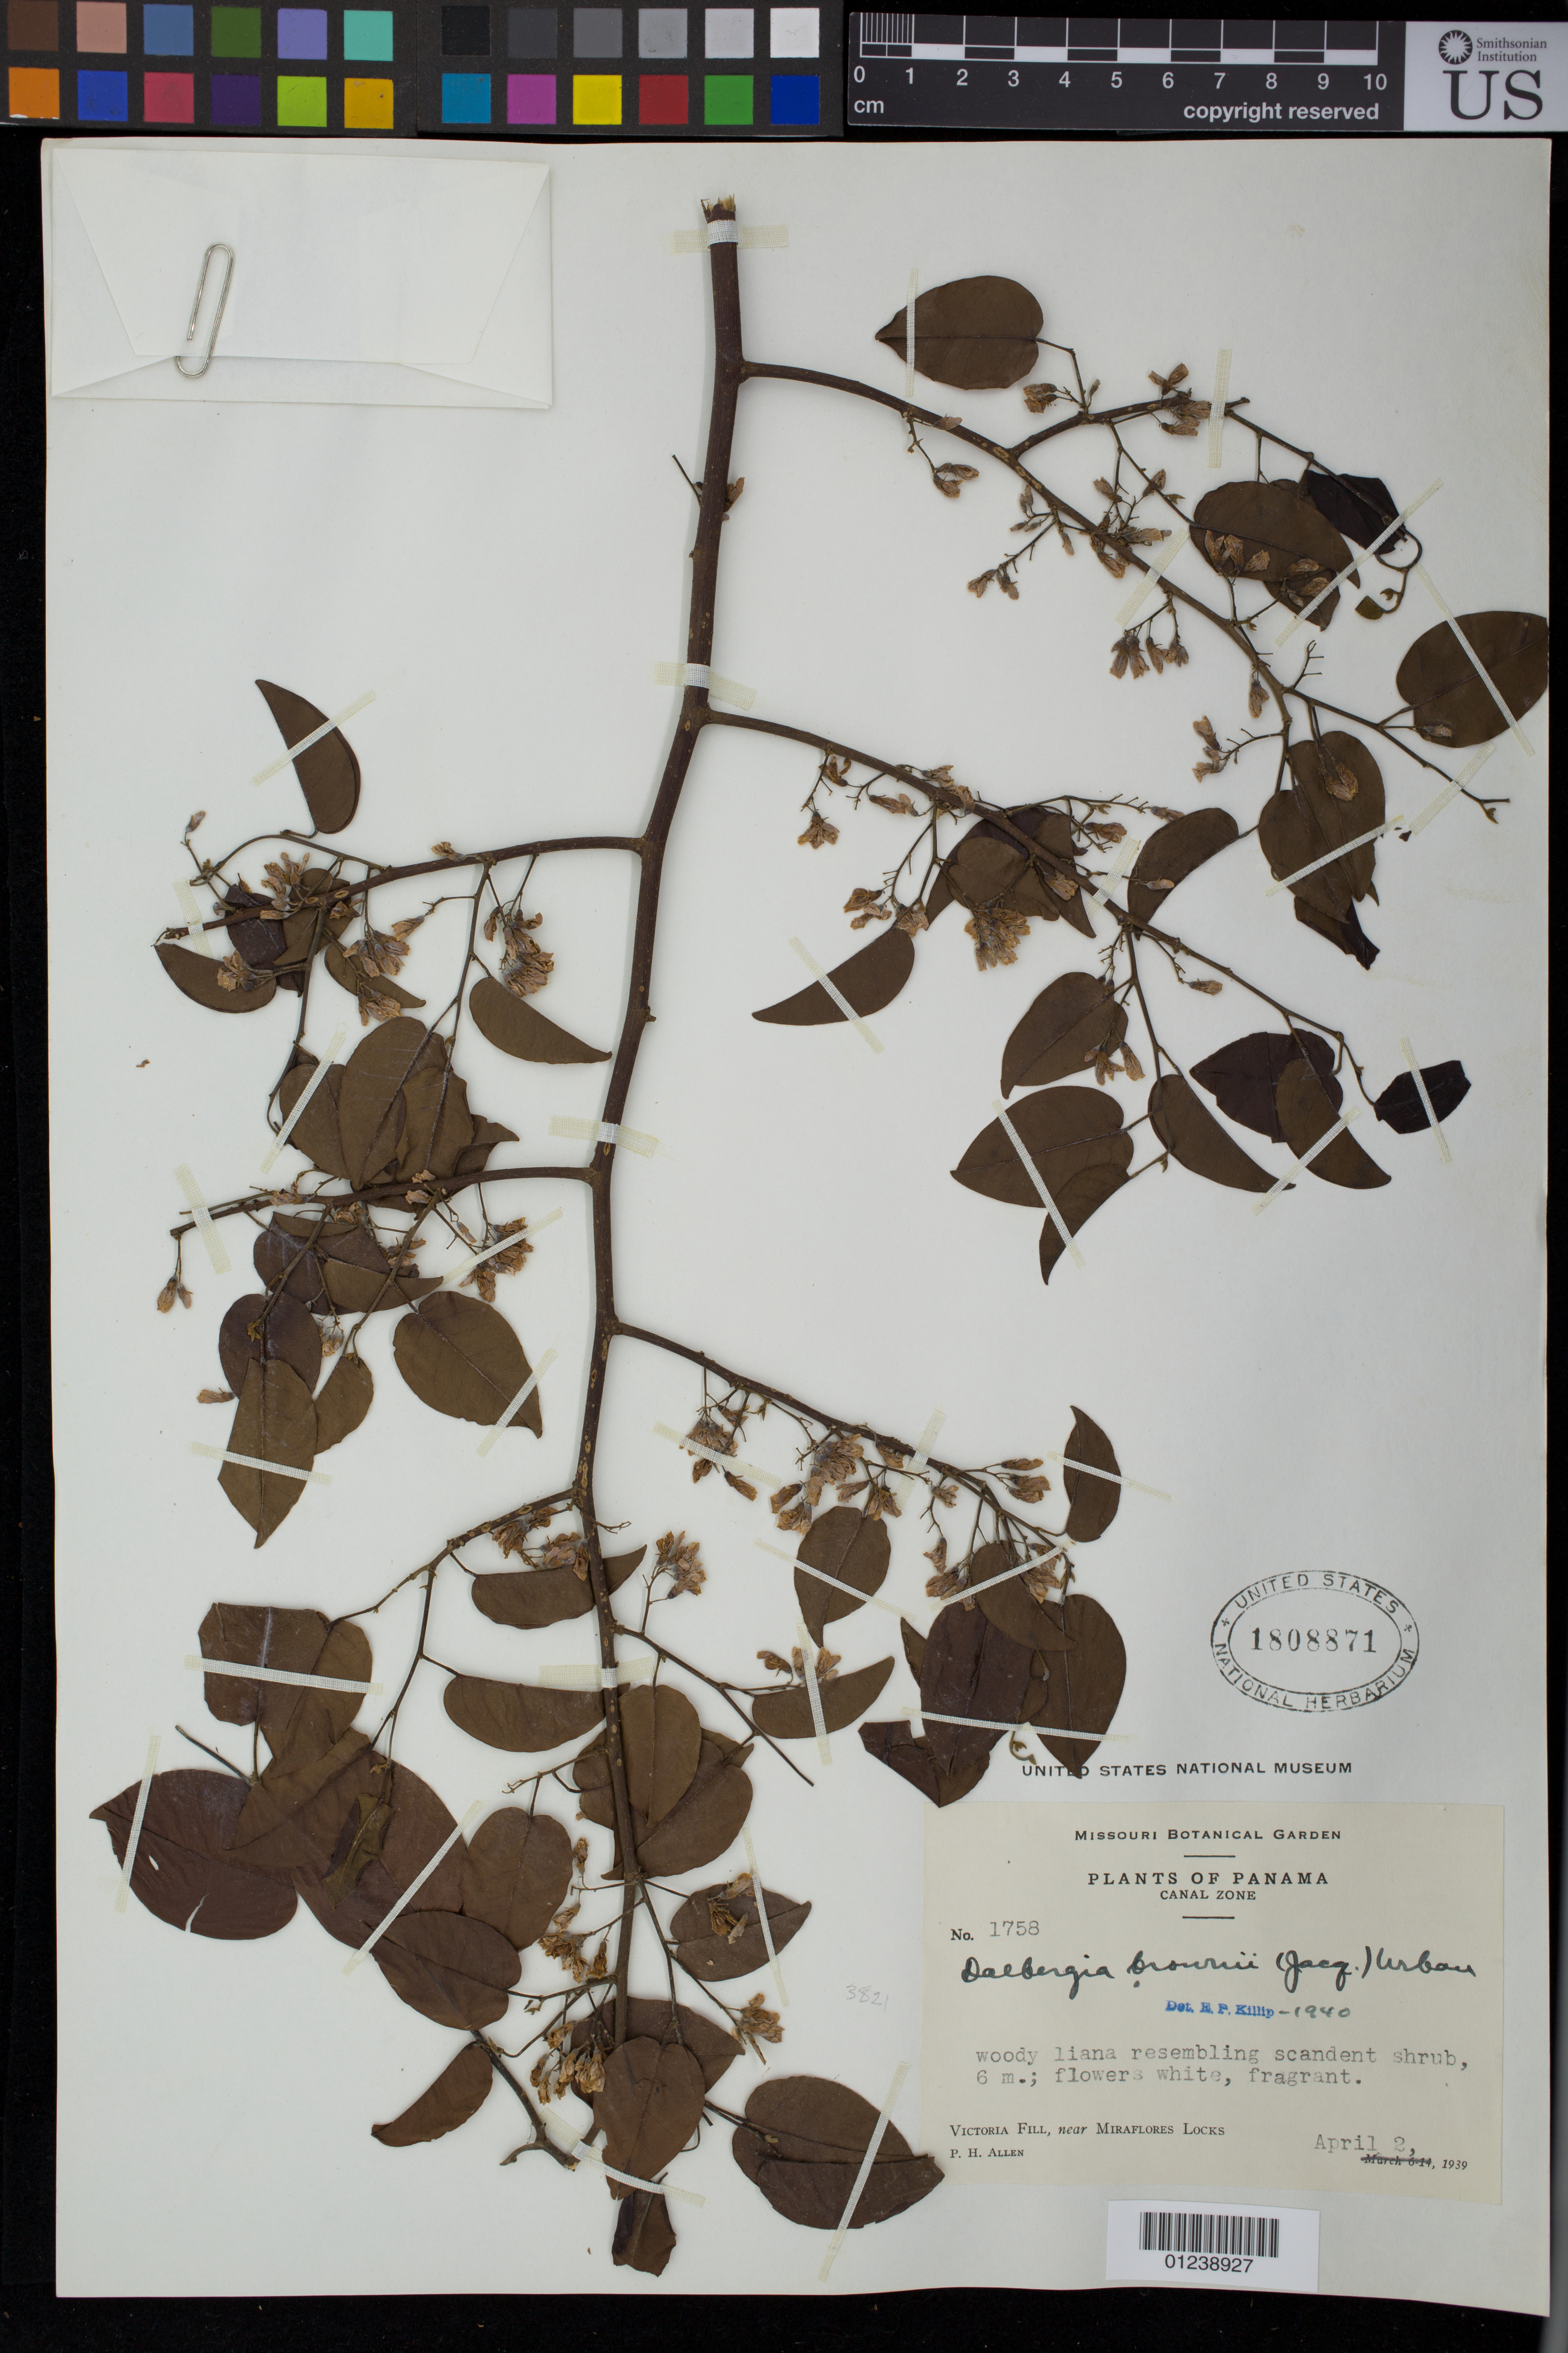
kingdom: Plantae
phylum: Tracheophyta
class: Magnoliopsida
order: Fabales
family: Fabaceae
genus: Dalbergia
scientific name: Dalbergia brownei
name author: (Jacq.) Schinz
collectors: P. H. Allen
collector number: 1758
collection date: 1939-04-01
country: Panama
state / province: Panamá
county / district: Canal Zone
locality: Victoria Fill, near Miraflores Locks, Canal Zone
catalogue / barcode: US 1808871